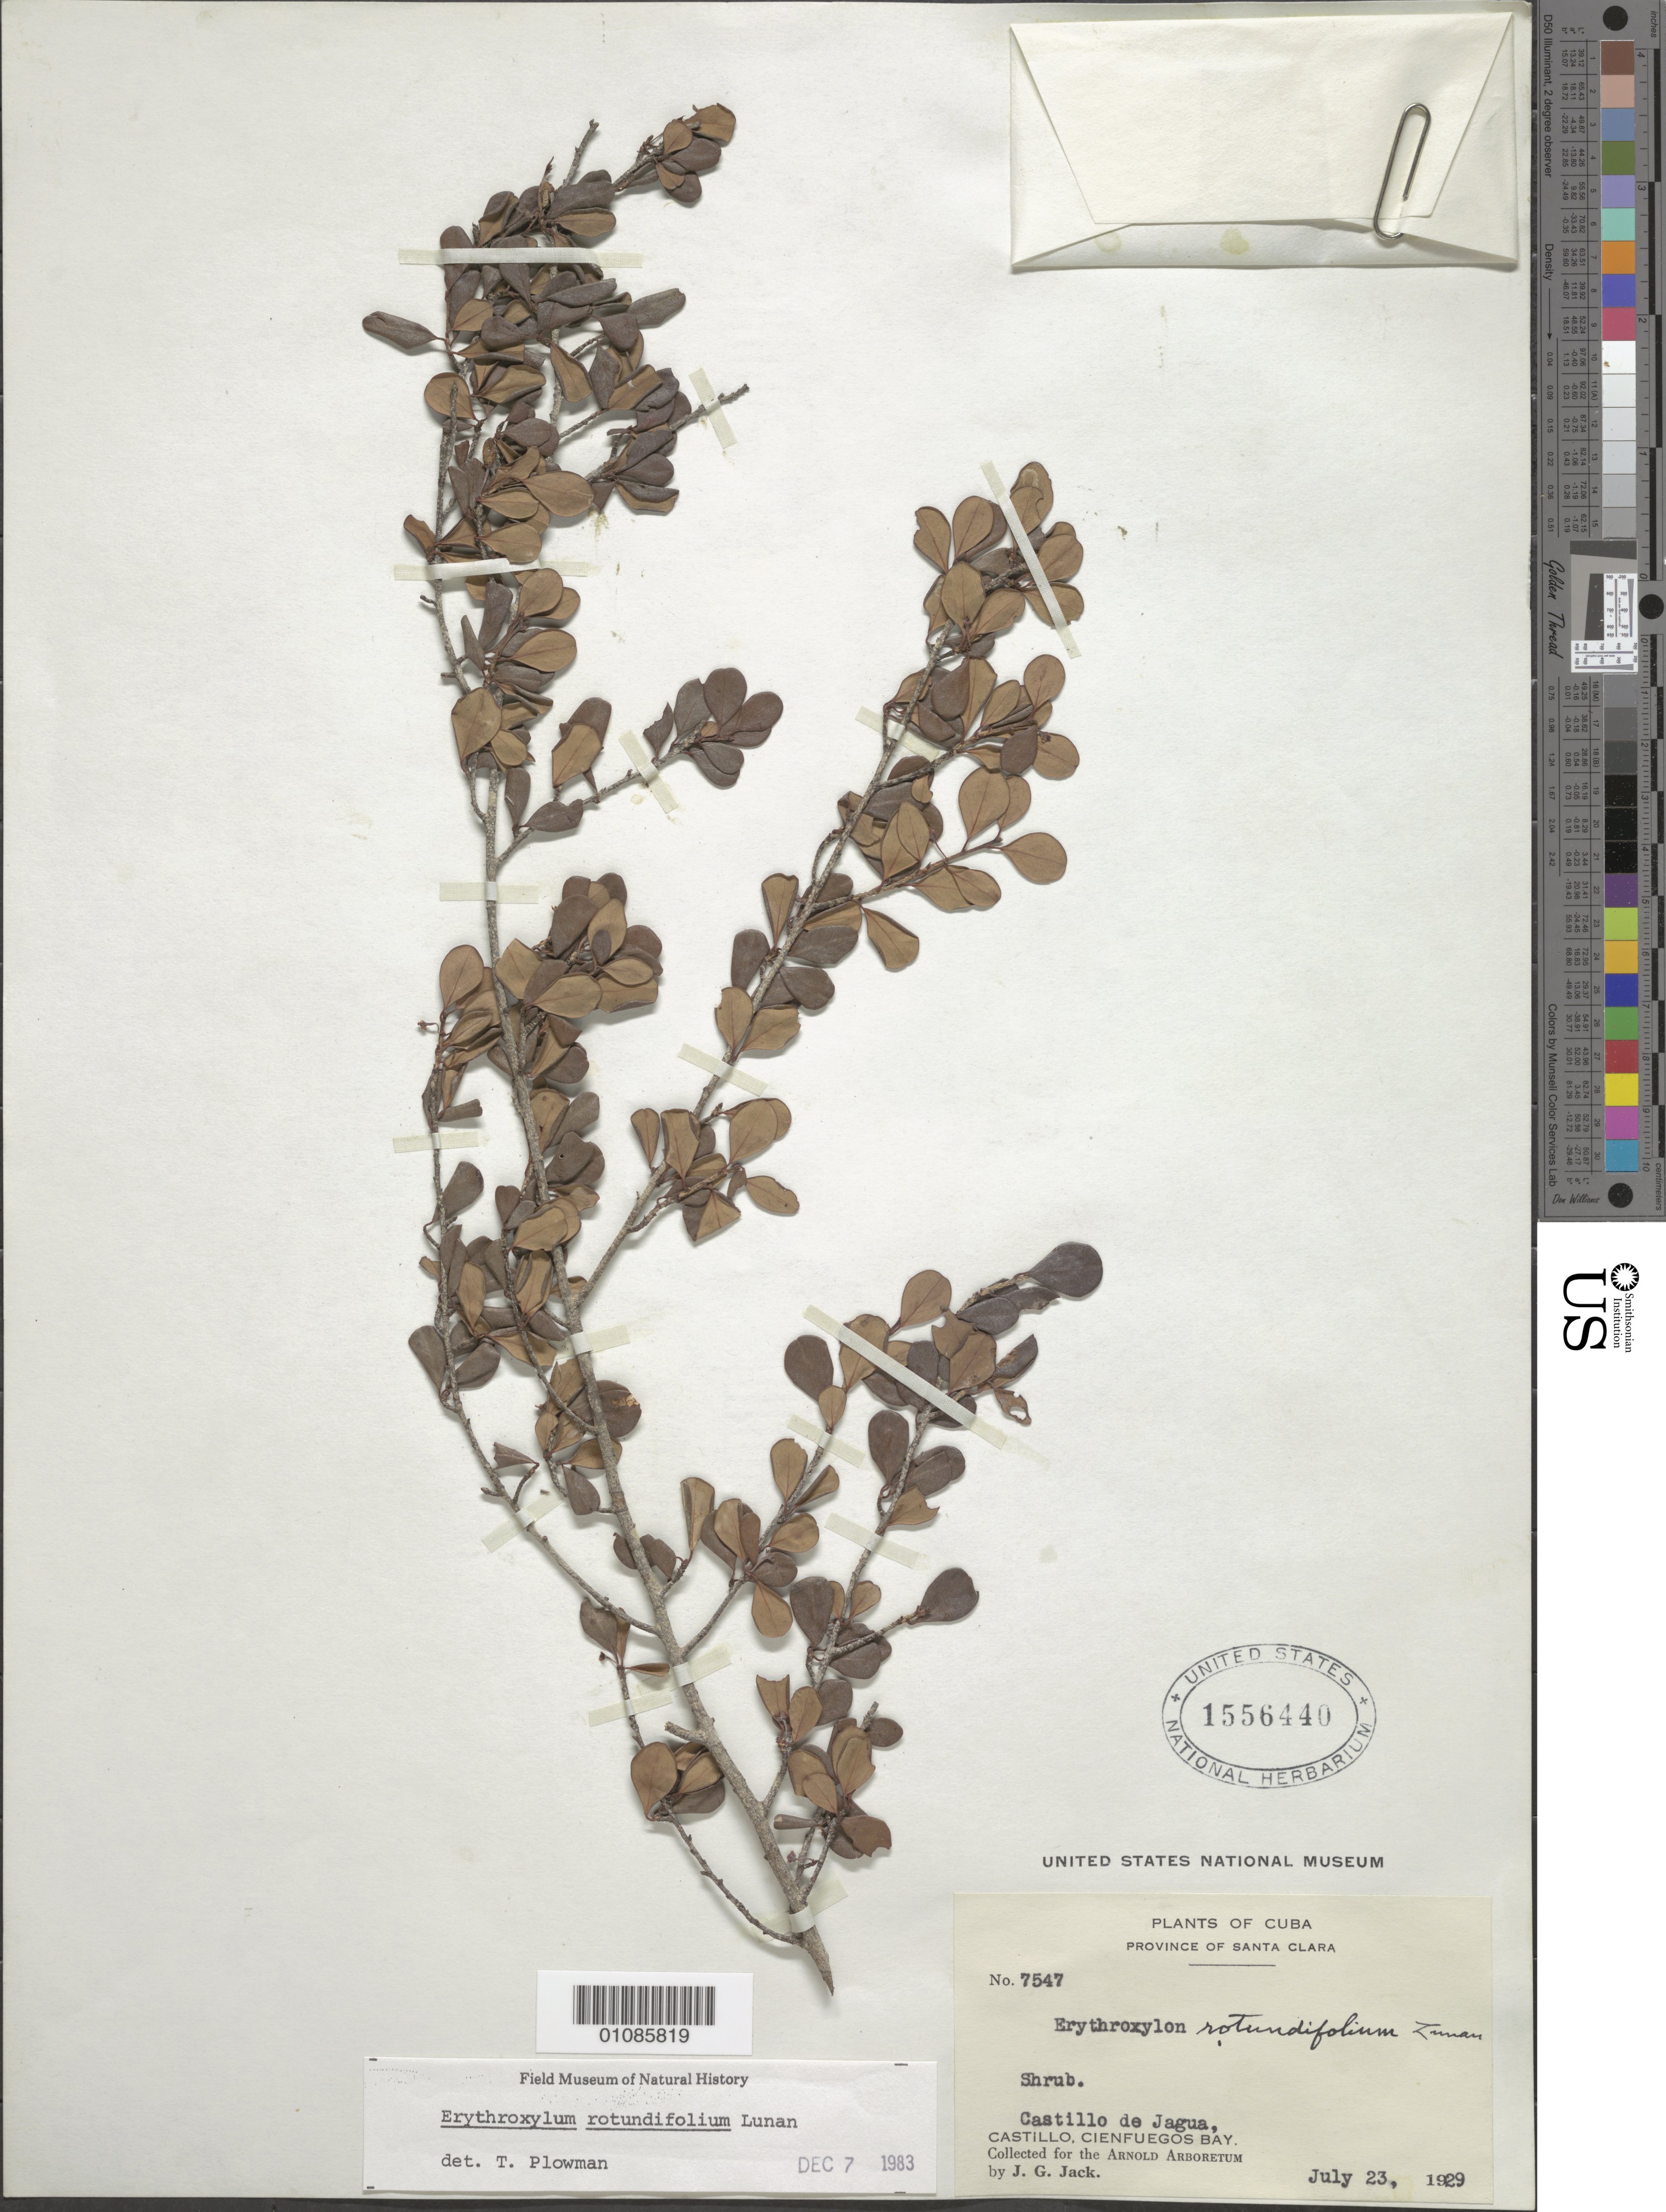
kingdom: Plantae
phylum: Tracheophyta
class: Magnoliopsida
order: Malpighiales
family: Erythroxylaceae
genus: Erythroxylum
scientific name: Erythroxylum rotundifolium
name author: Lunan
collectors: J. G. Jack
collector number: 7547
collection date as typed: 23 Jul 1929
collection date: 1929-07-23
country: Cuba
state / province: Villa Clara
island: Cuba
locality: Santa Clara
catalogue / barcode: US 1556440